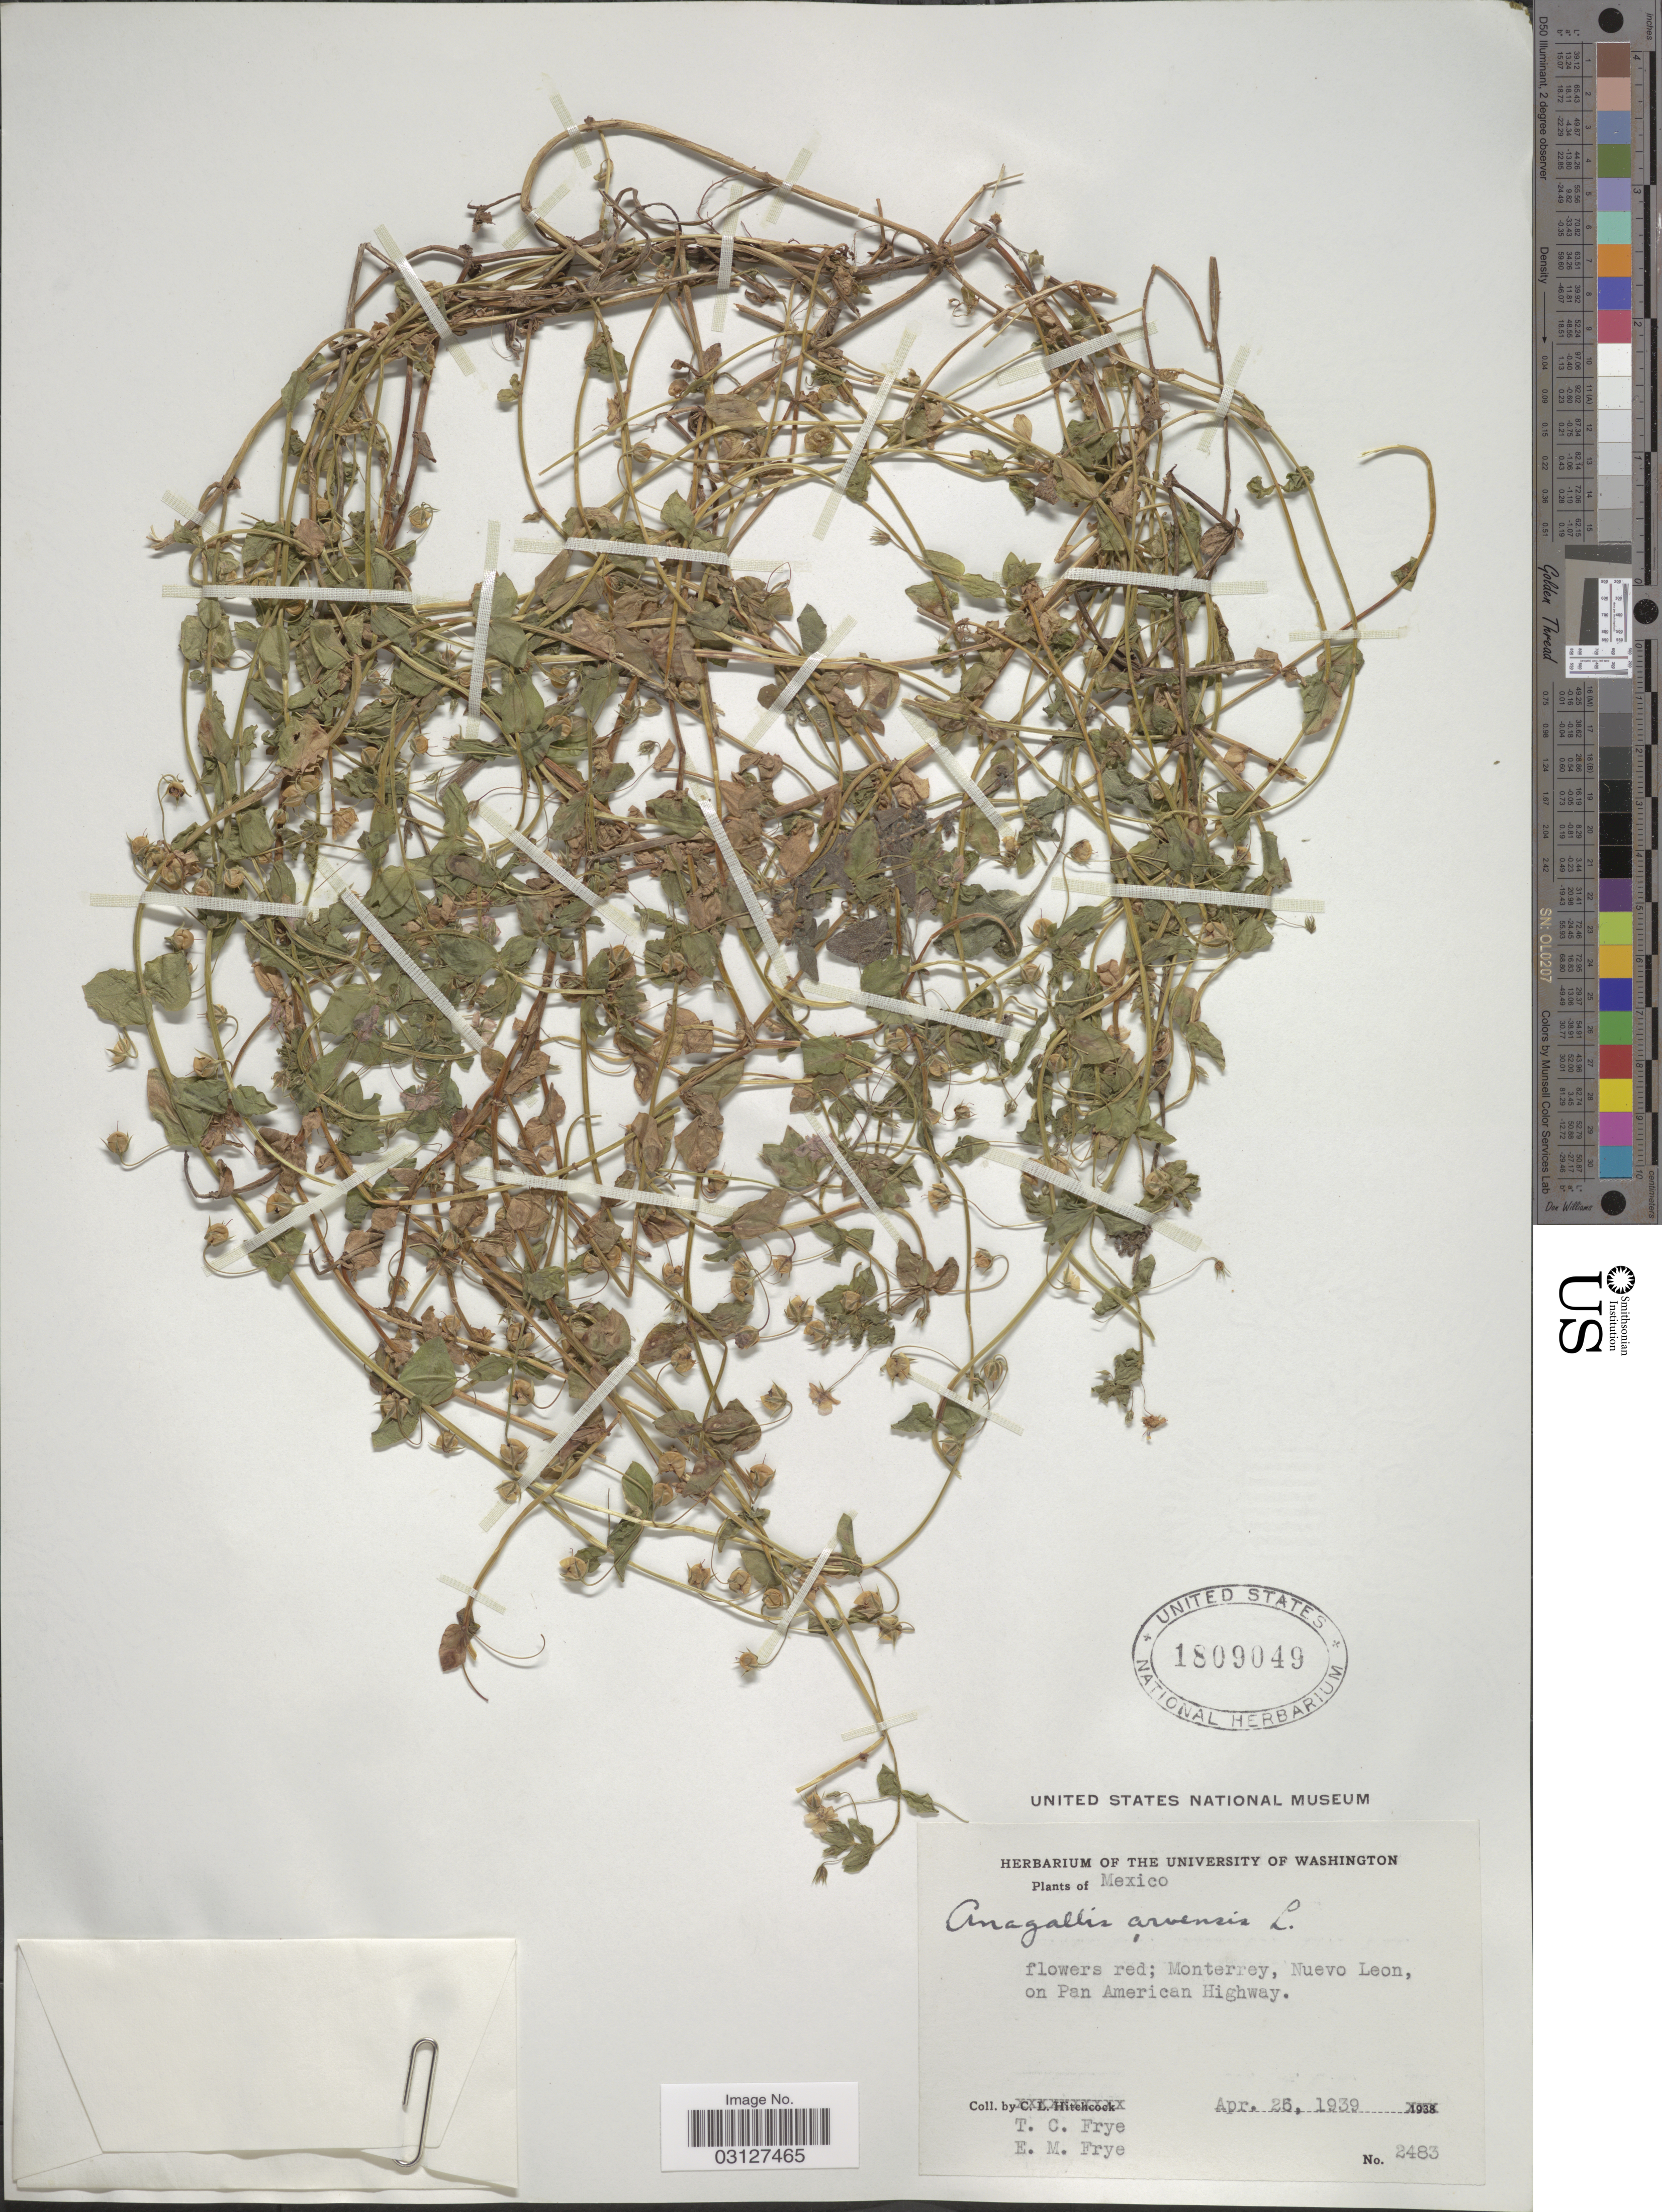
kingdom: Plantae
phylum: Tracheophyta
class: Magnoliopsida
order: Ericales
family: Primulaceae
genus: Anagallis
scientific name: Anagallis arvensis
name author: L.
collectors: T. C. Frye & E. Frye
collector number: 2483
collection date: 1939-04-26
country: Mexico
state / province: Nuevo León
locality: Monterrey, Nuevo Leon, on Pan American Highway.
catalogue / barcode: US 1809049